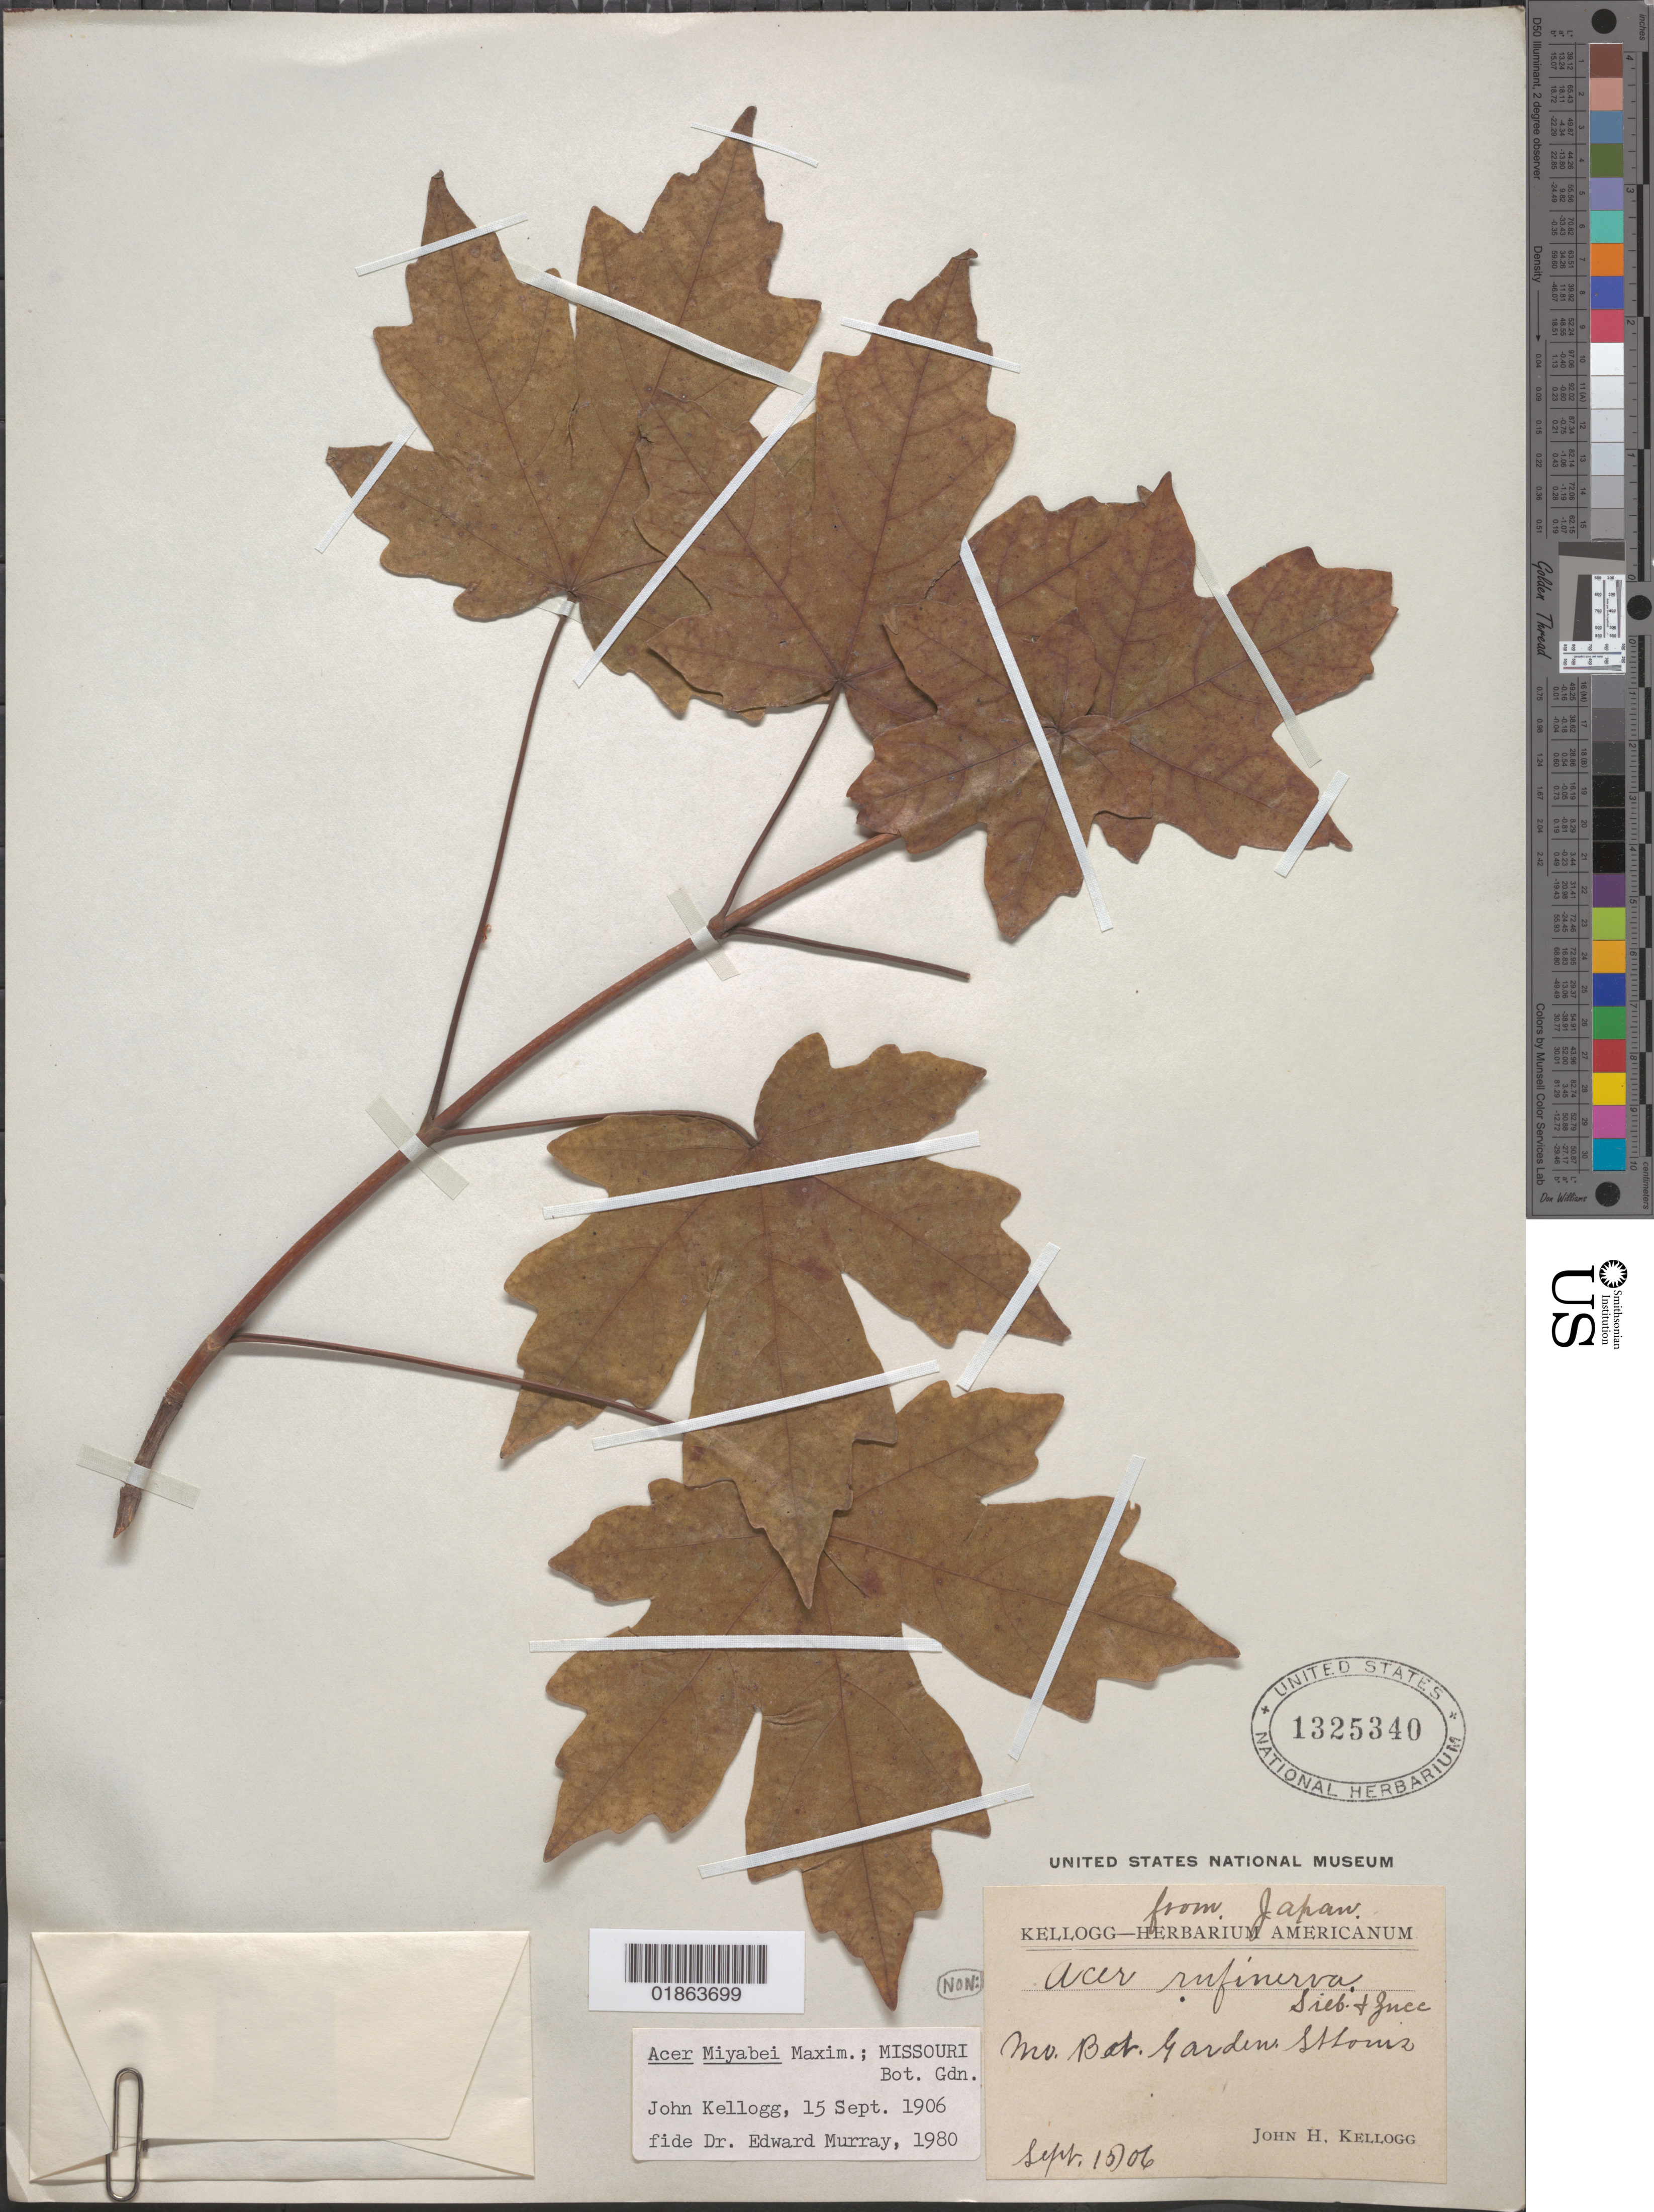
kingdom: Plantae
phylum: Tracheophyta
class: Magnoliopsida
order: Sapindales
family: Sapindaceae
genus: Acer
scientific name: Acer miyabei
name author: Maxim.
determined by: Murray, Edward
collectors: J. H. Kellogg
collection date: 1906-09-15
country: United States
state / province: Missouri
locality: Missouri Botanical Garden, St. Louis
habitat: Cultivated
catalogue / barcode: US 1325340